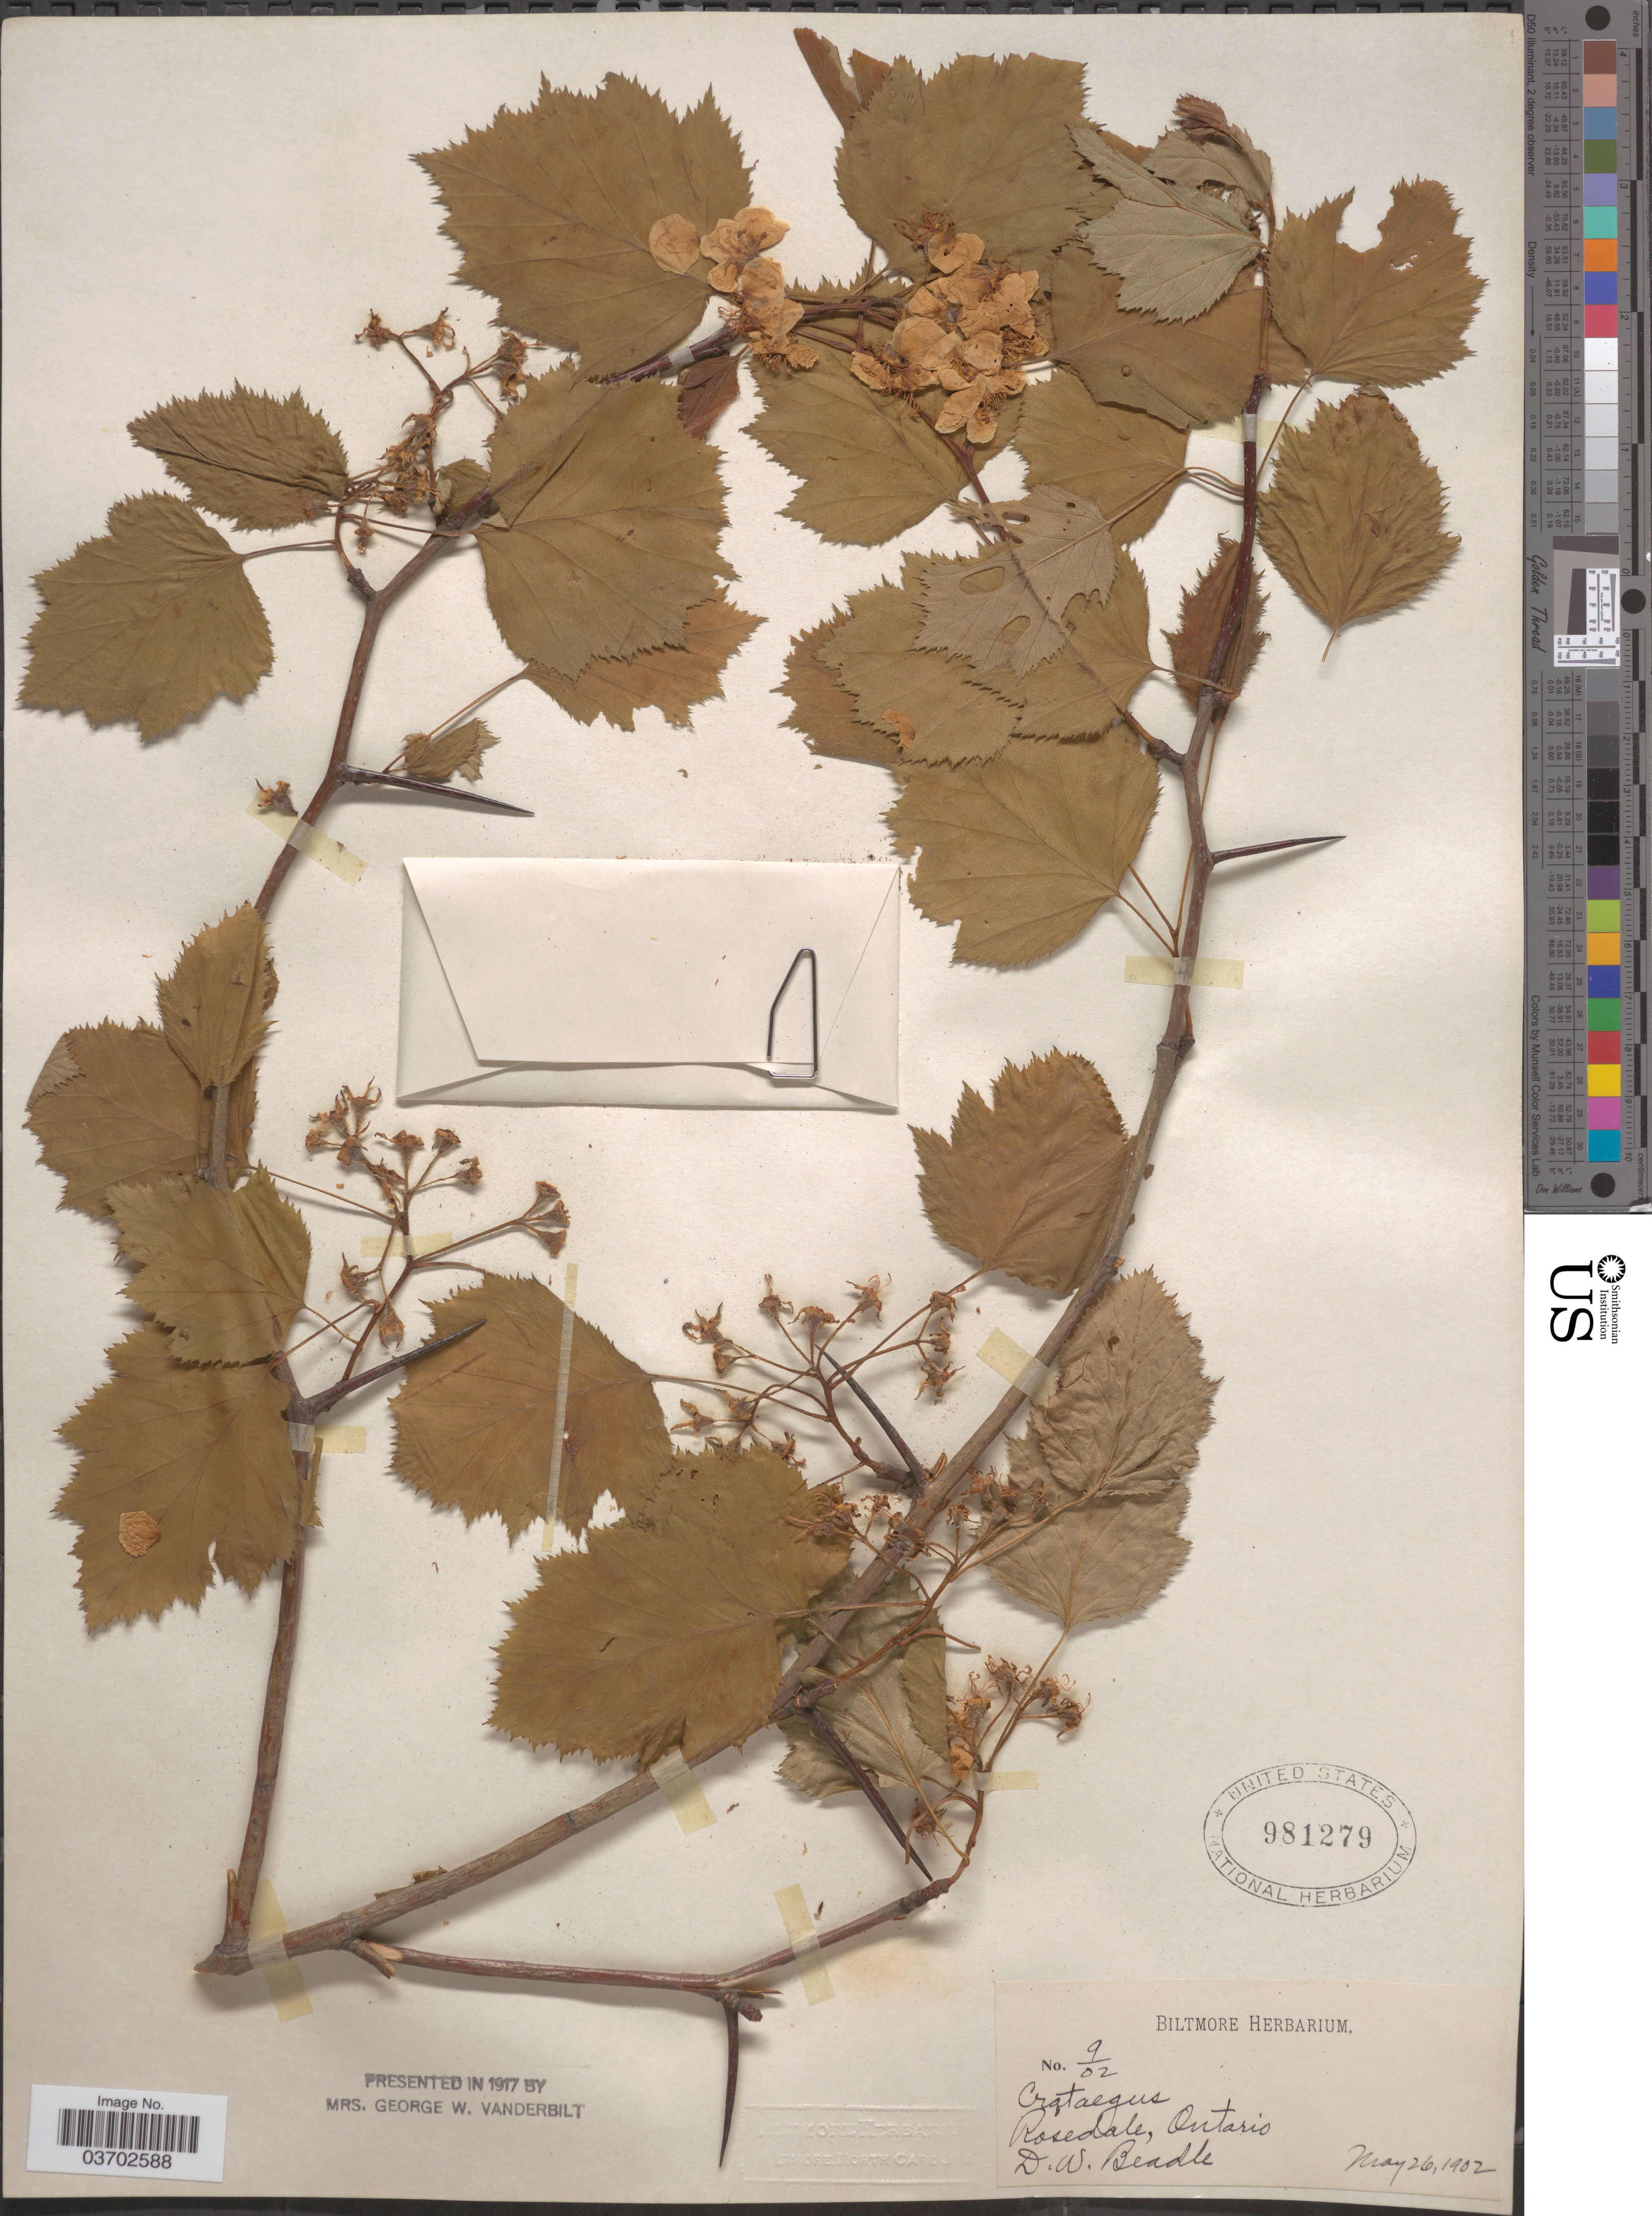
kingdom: Plantae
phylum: Tracheophyta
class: Magnoliopsida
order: Rosales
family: Rosaceae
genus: Crataegus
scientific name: Crataegus sp.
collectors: D. Beadle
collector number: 9/02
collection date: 1902-05-26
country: Canada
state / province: Ontario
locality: Rosedale.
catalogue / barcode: US 981279